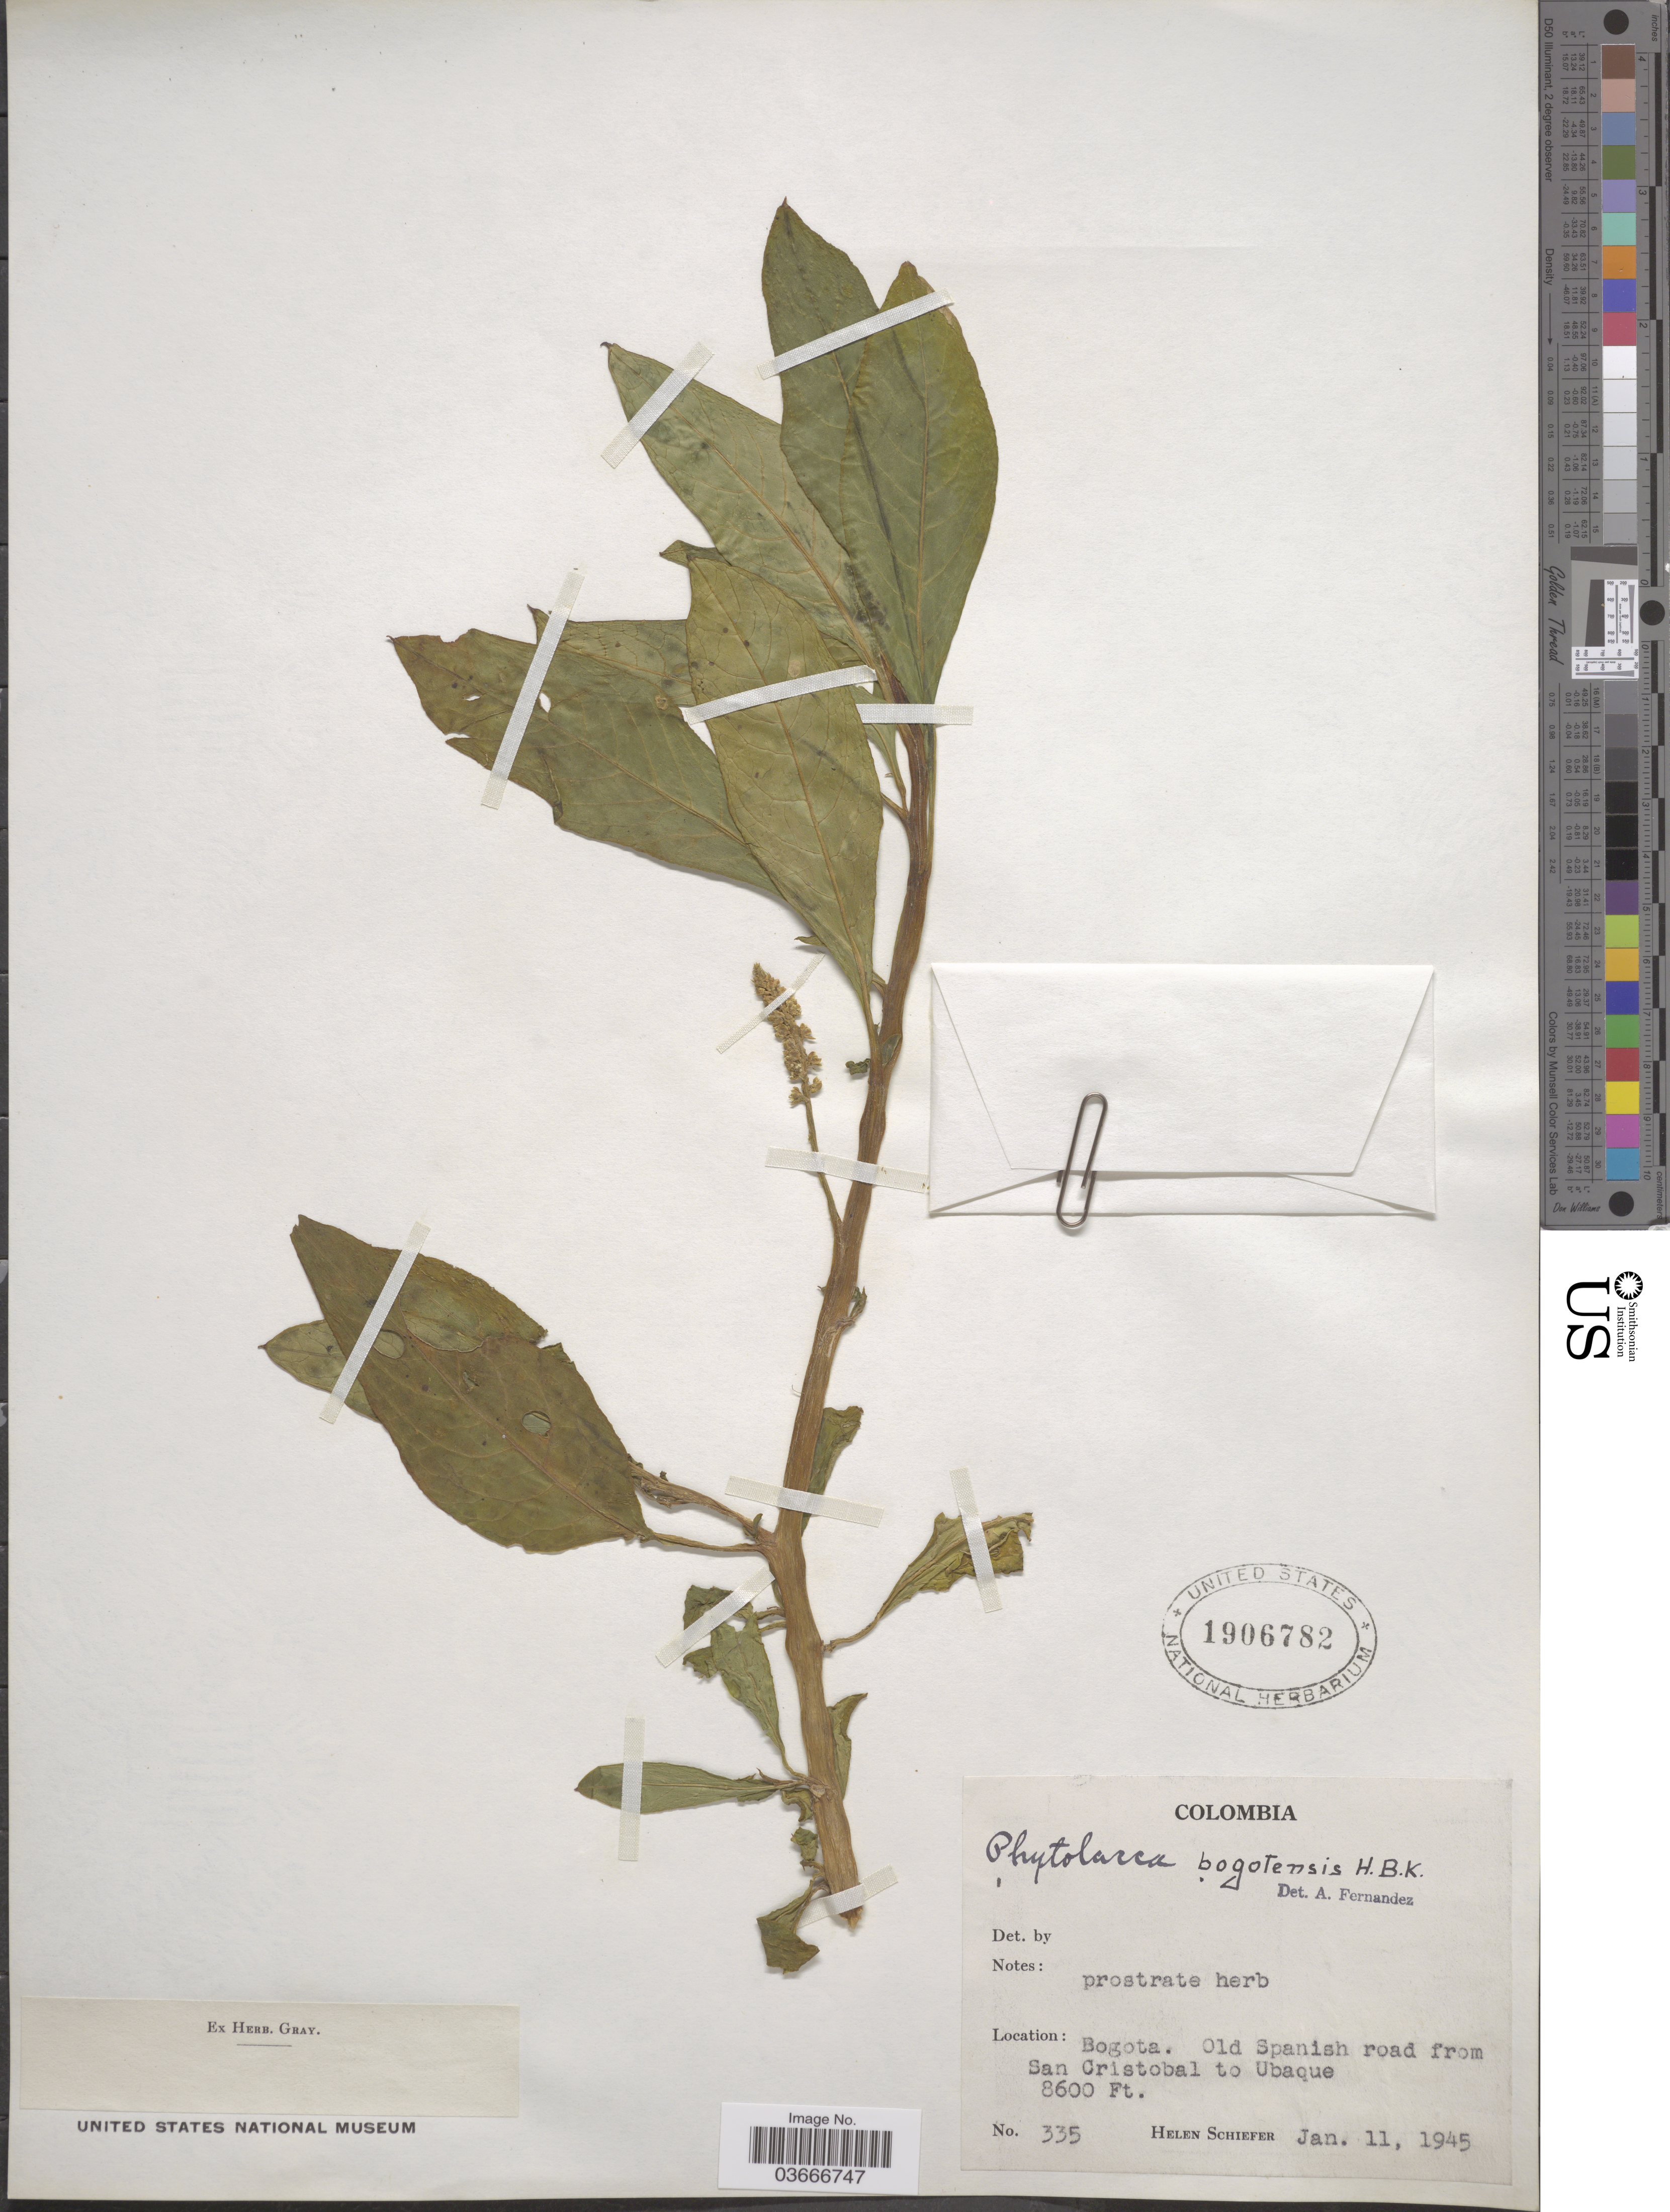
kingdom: Plantae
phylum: Tracheophyta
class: Magnoliopsida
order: Caryophyllales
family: Phytolaccaceae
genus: Phytolacca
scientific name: Phytolacca bogotensis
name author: Kunth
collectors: H. Schiefer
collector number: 335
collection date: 1945-01-11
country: Colombia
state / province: Bogota D.C.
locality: Bogota. Old Spanish road from San Cristobal to Ubaque.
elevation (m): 2621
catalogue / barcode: US 1906782